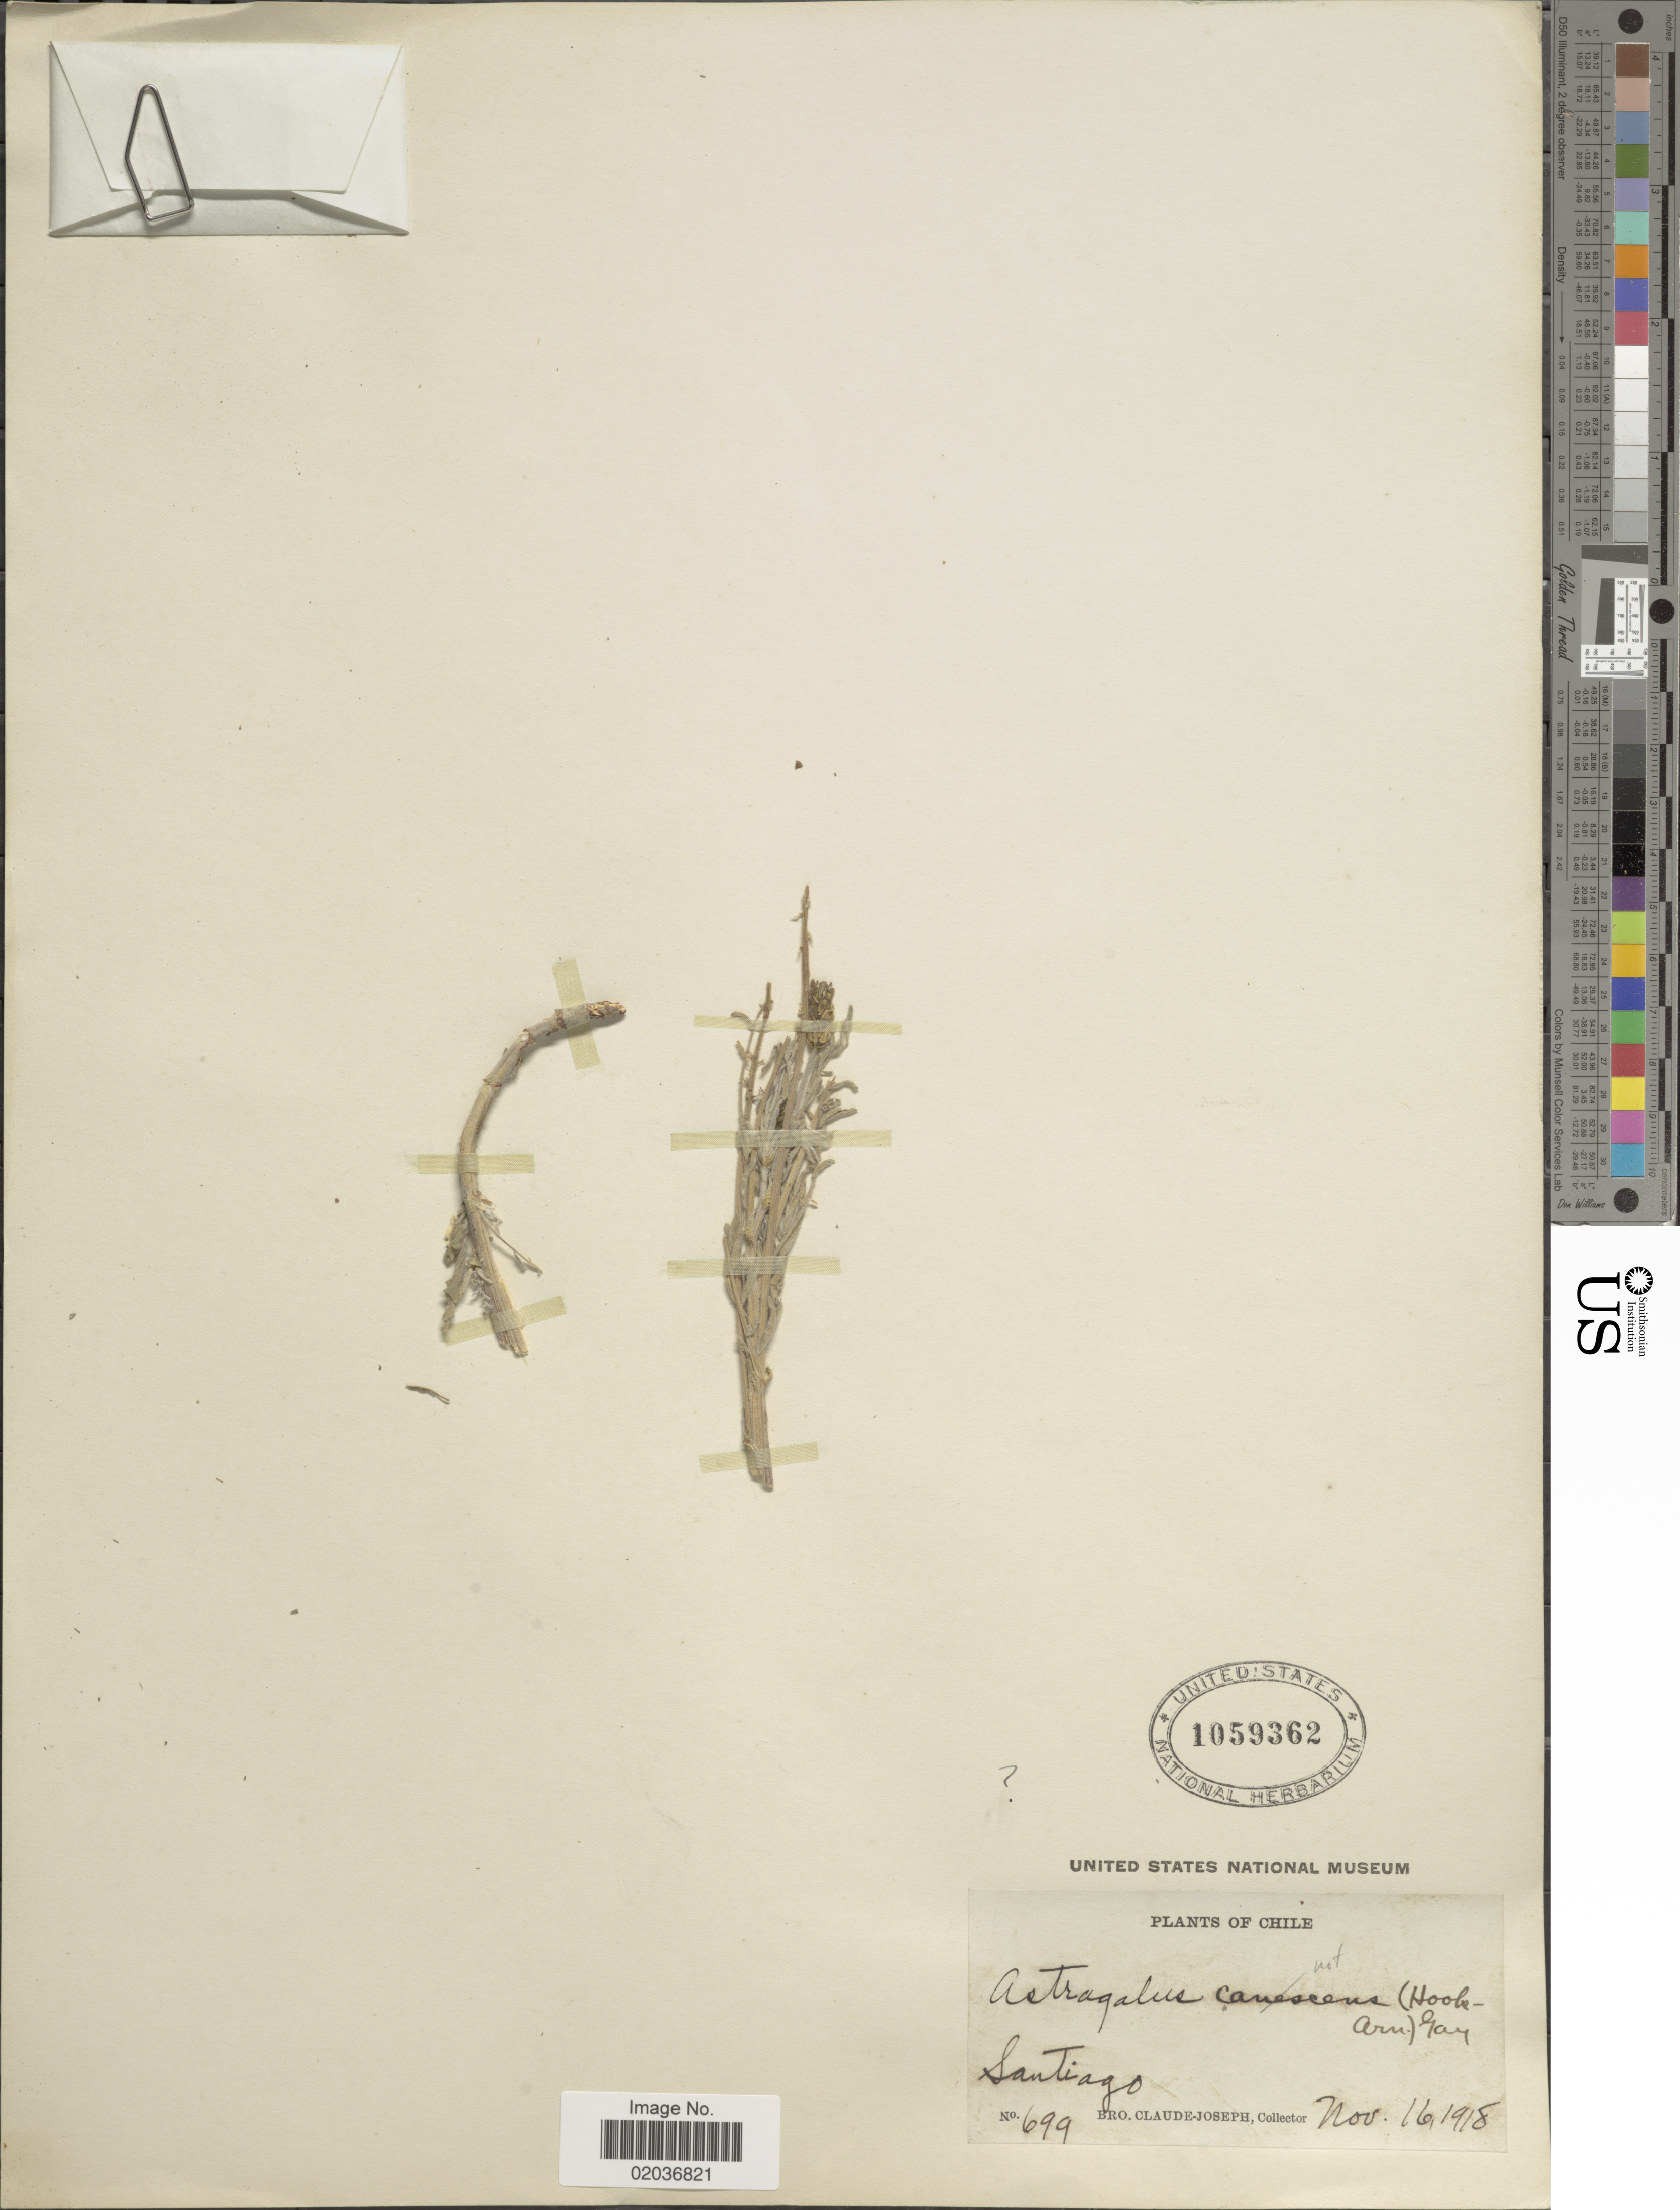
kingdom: Plantae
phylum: Tracheophyta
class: Magnoliopsida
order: Fabales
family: Fabaceae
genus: Astragalus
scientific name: Astragalus sp.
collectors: Bro. Claude-Joseph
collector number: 699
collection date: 1918-11-16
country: Chile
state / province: Región Metropolitana (RM)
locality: Santiago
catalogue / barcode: US 1059362